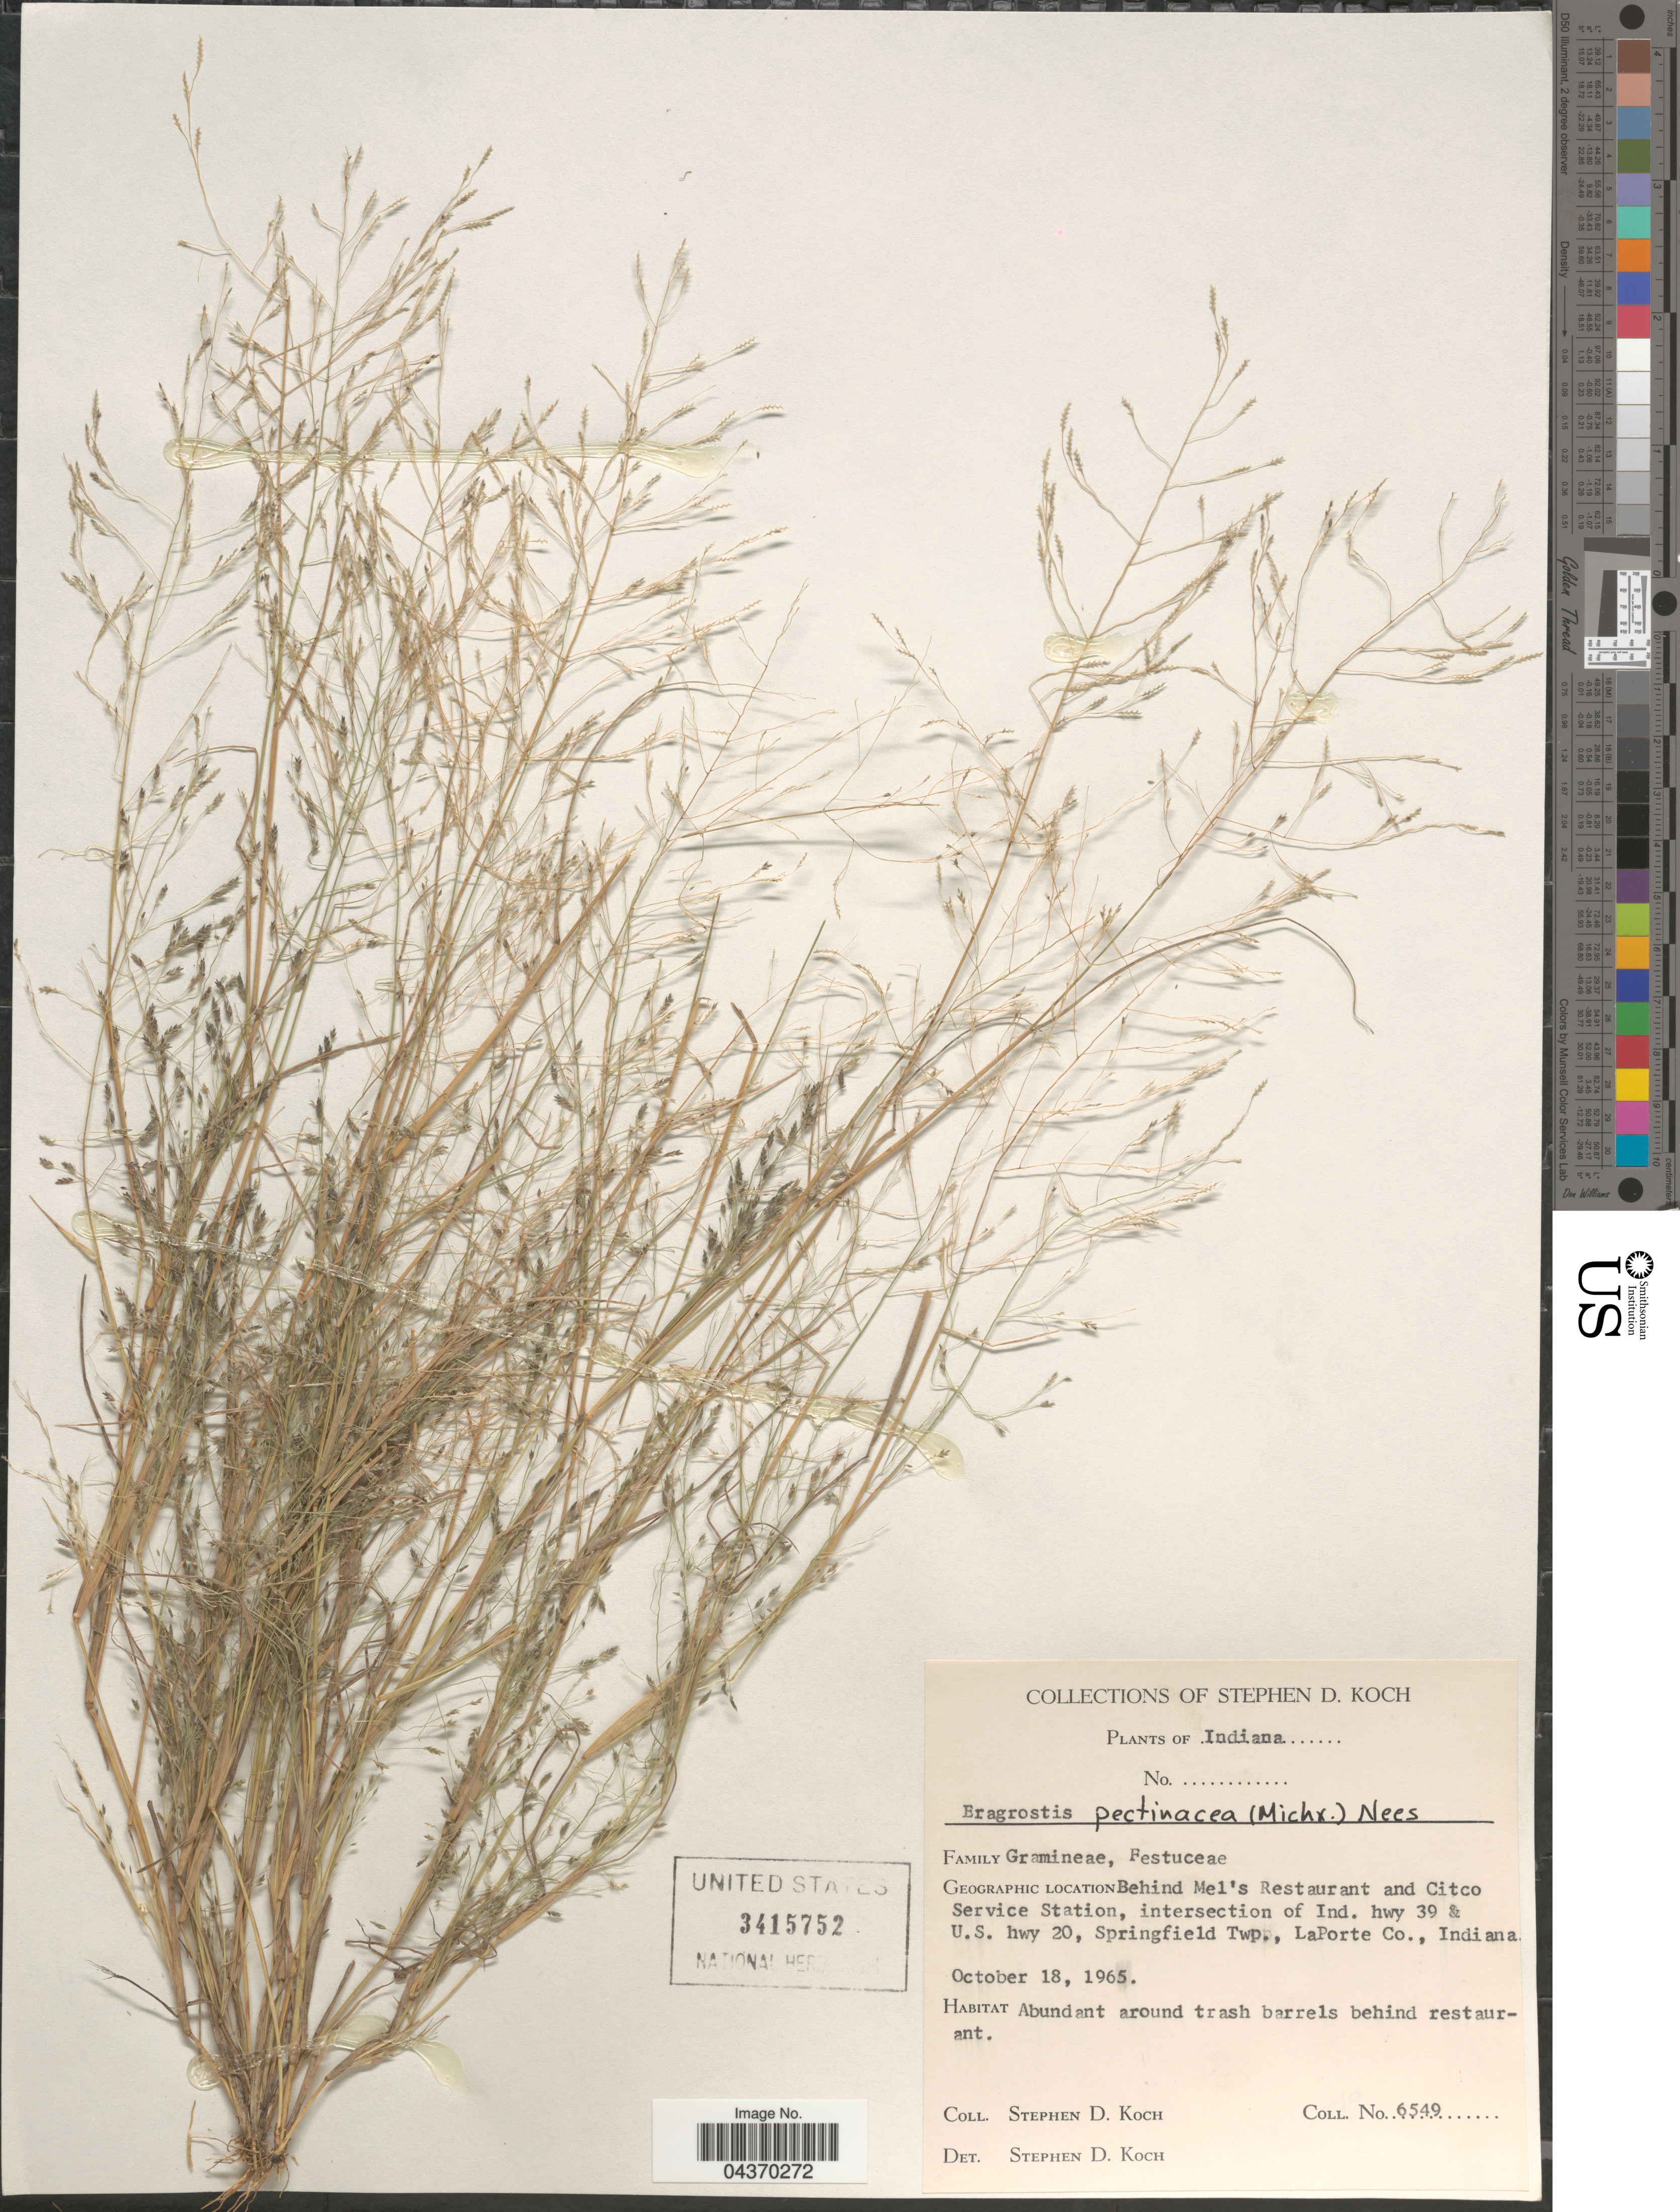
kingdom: Plantae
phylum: Tracheophyta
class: Liliopsida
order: Poales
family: Poaceae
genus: Eragrostis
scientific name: Eragrostis pectinacea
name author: (Michx.) Nees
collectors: S. D. Koch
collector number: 6549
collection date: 1965-10-18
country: United States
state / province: Indiana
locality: Behind Mel's Restaurant and Citco Service Station, intersection of Ind. hwy 39 & U.S. hwy 20, Springfield Twp., LaPorte Co.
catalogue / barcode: US 3415752